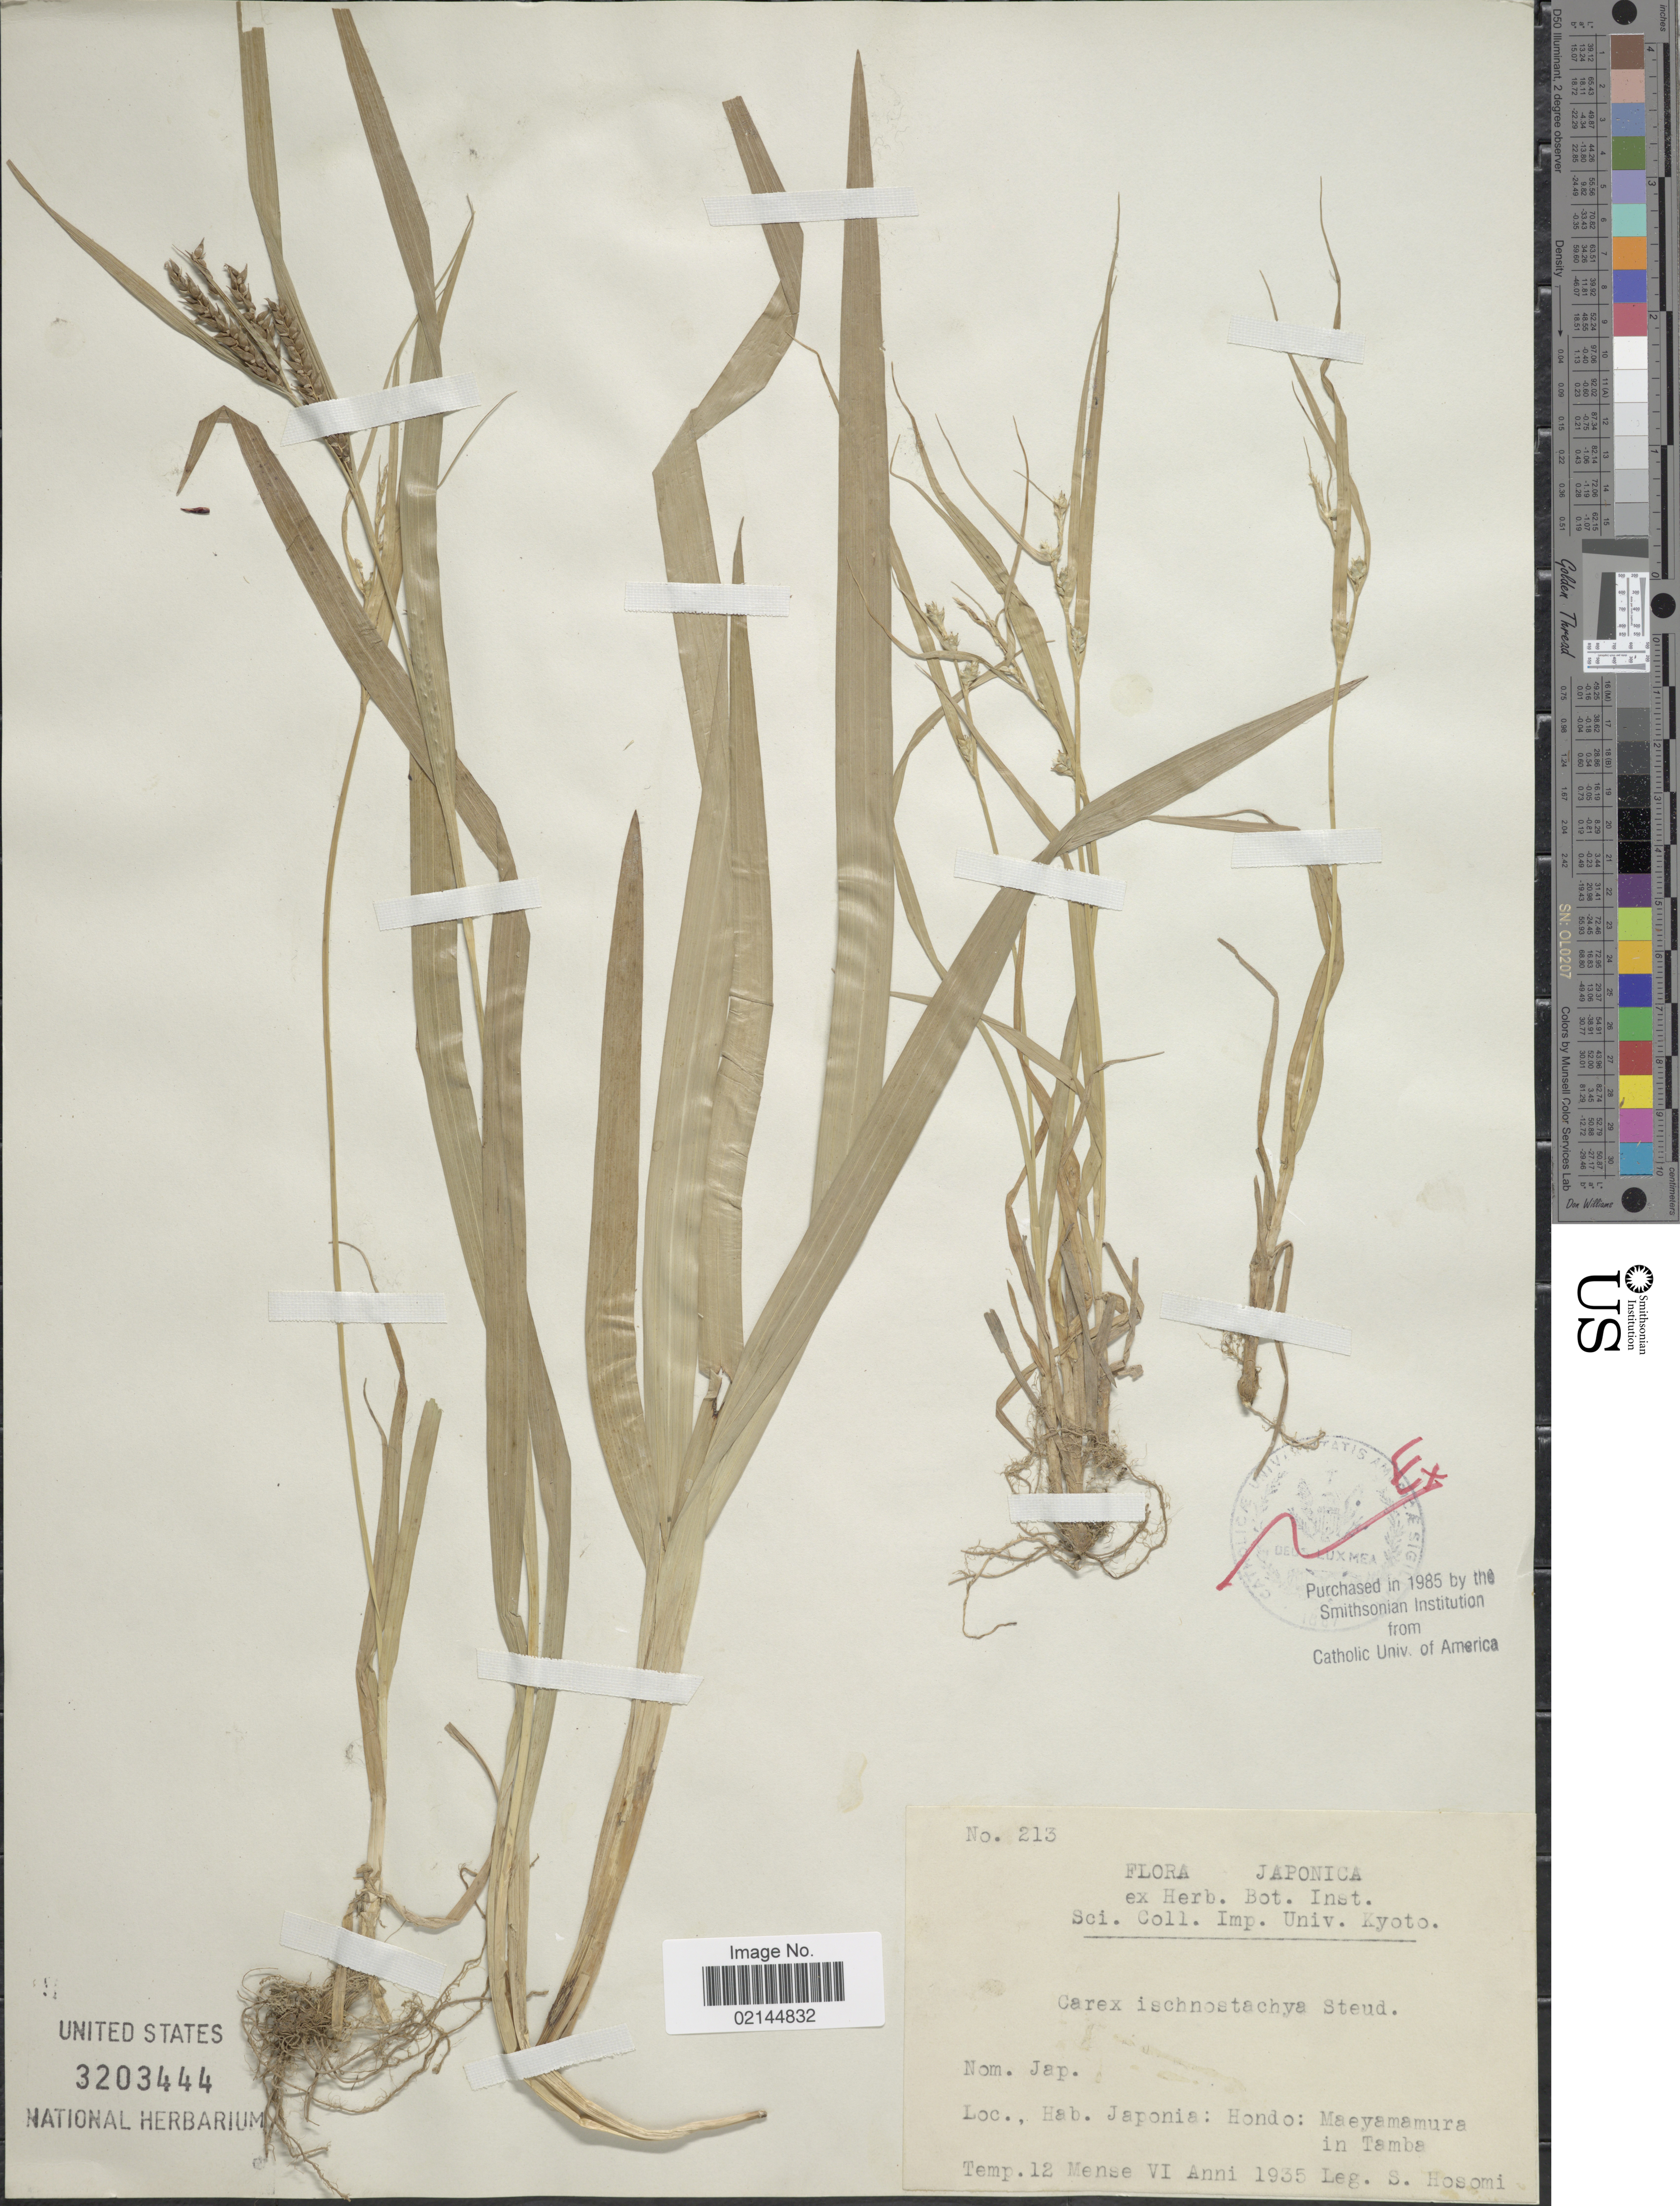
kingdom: Plantae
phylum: Tracheophyta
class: Liliopsida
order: Poales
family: Cyperaceae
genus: Carex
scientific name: Carex ischnostachya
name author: Steud.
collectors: S. Hosomi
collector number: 213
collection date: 1935-06-12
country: Japan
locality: Hondo: Maeyamamura in Tamba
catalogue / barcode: US 3203444